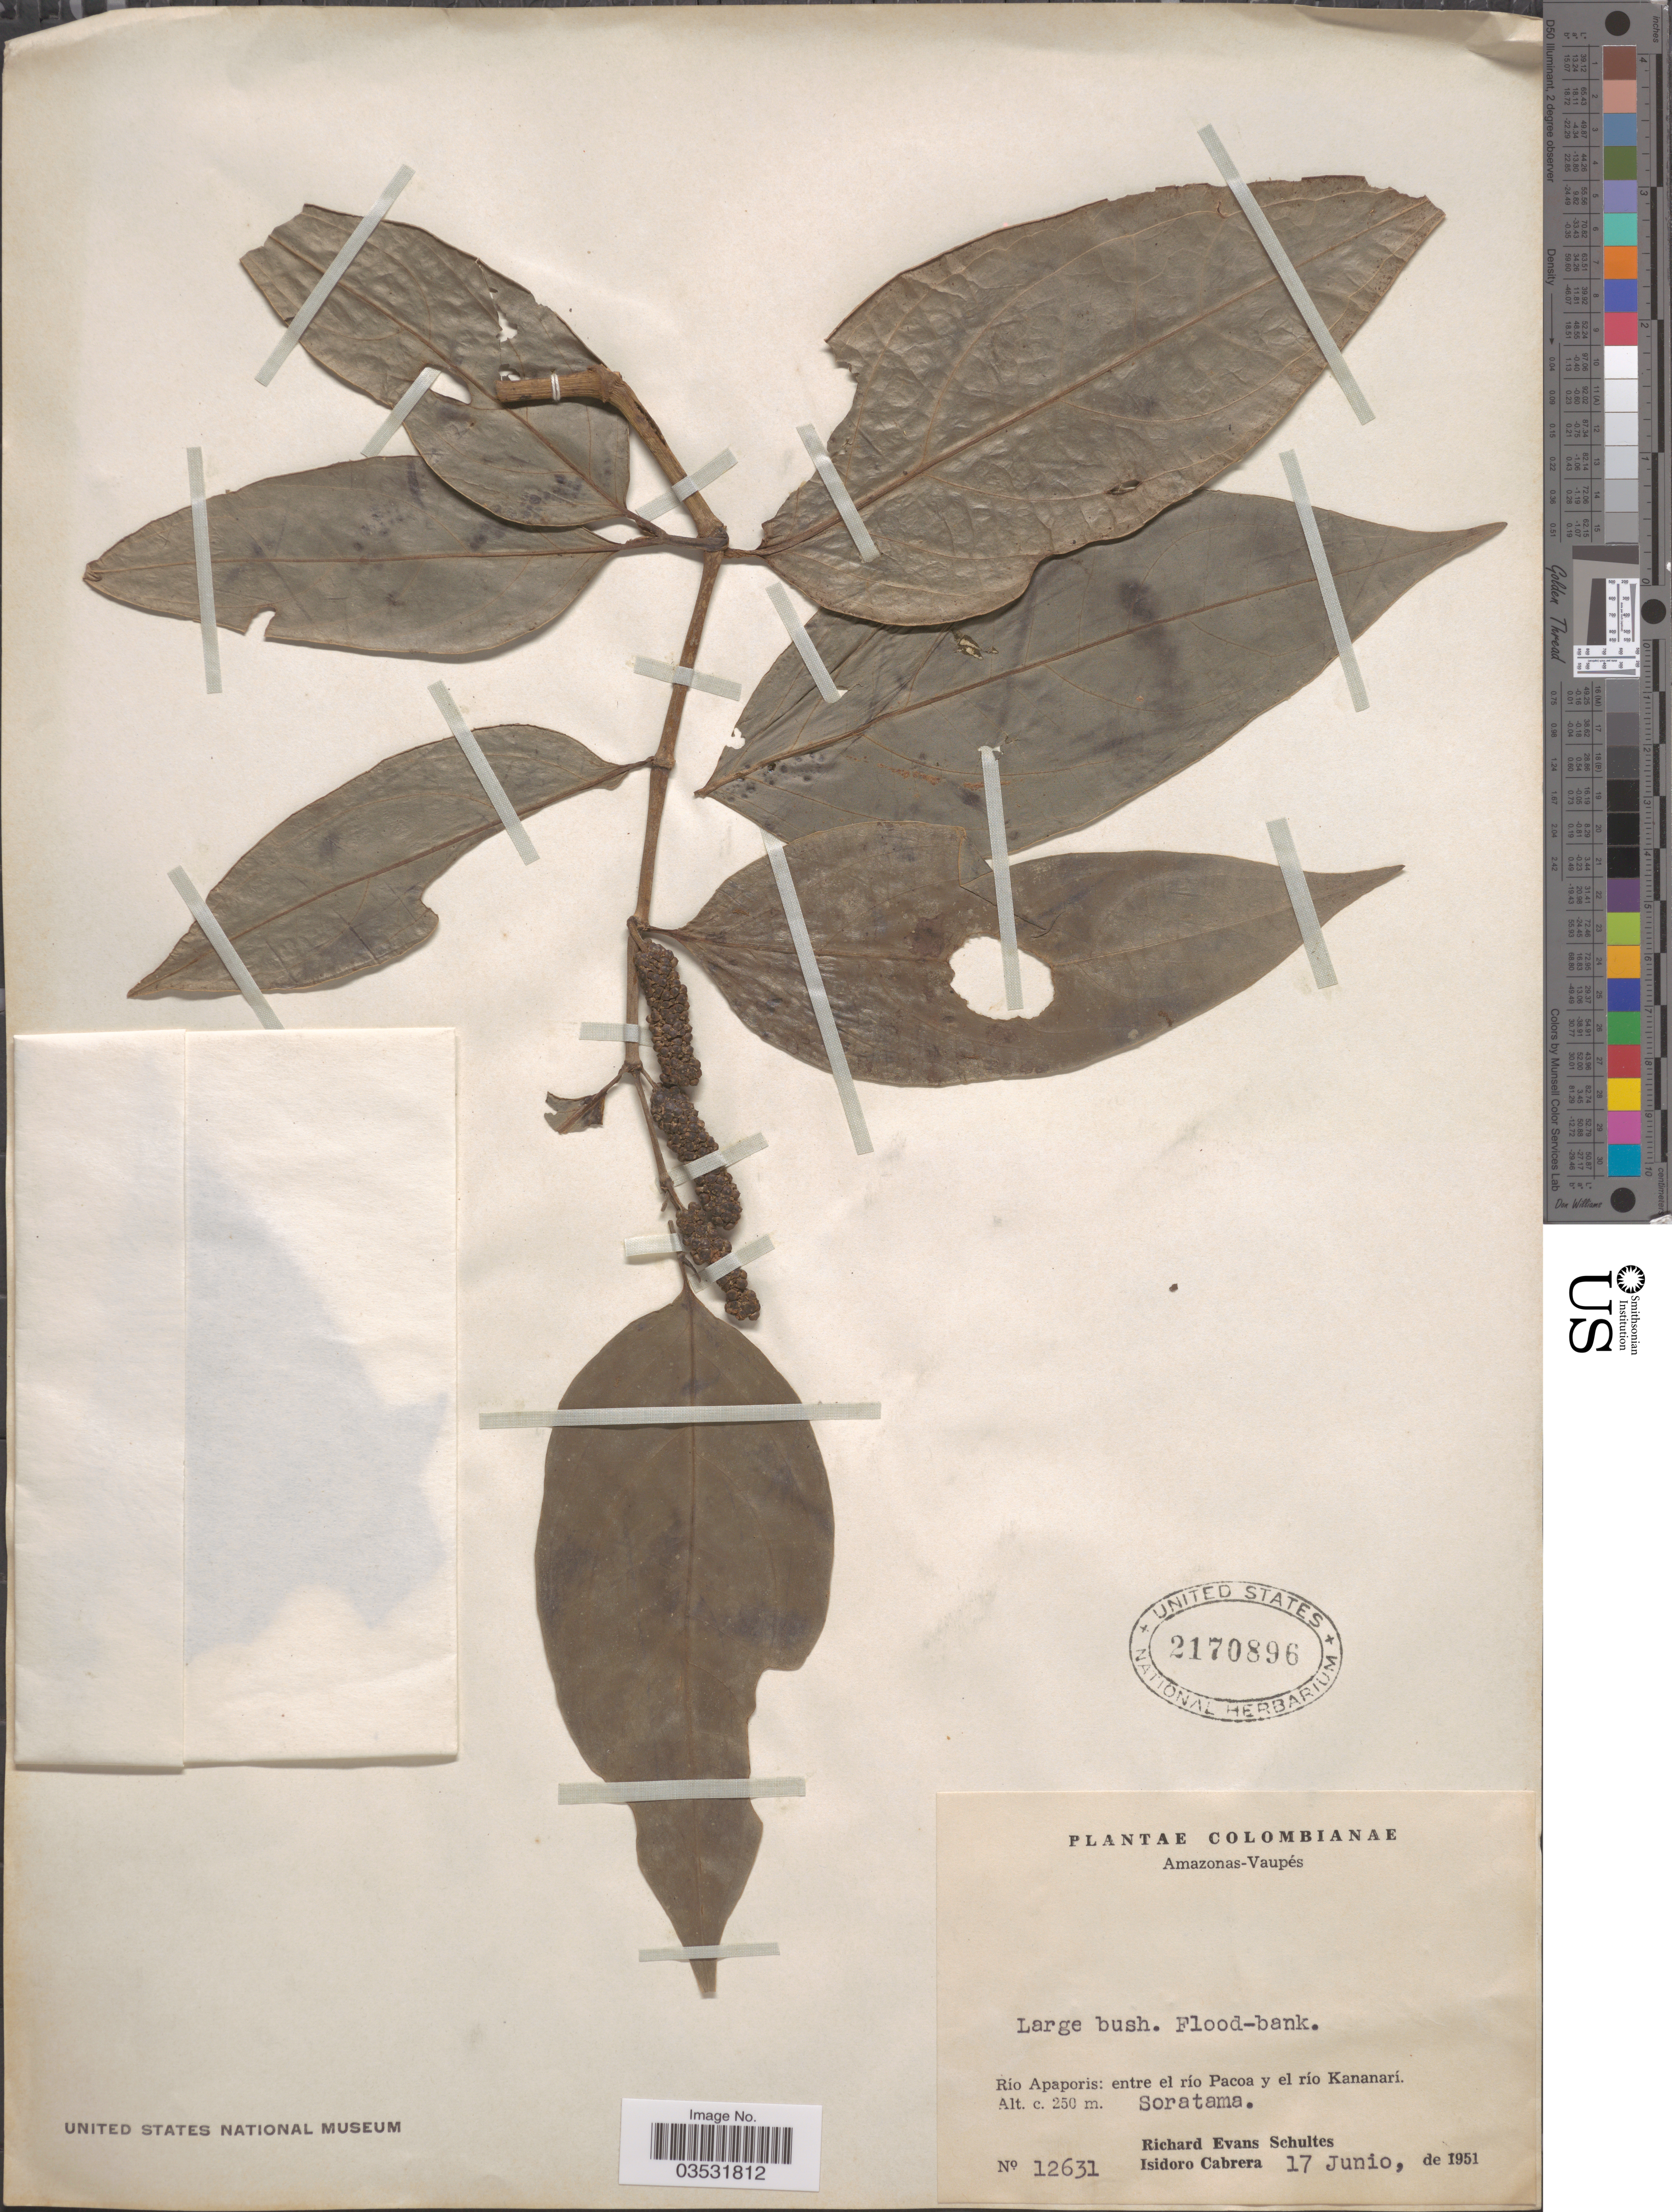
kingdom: Plantae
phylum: Tracheophyta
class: Magnoliopsida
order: Piperales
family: Piperaceae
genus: Piper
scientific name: Piper sp.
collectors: R. E. Schultes & I. Cabrera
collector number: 12631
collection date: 1951-06-17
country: Colombia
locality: Amazonas-Vaupés. Río Apaporis: entre el río Pacoa y el río Kananarí. Soratama.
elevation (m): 250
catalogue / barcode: US 2170896